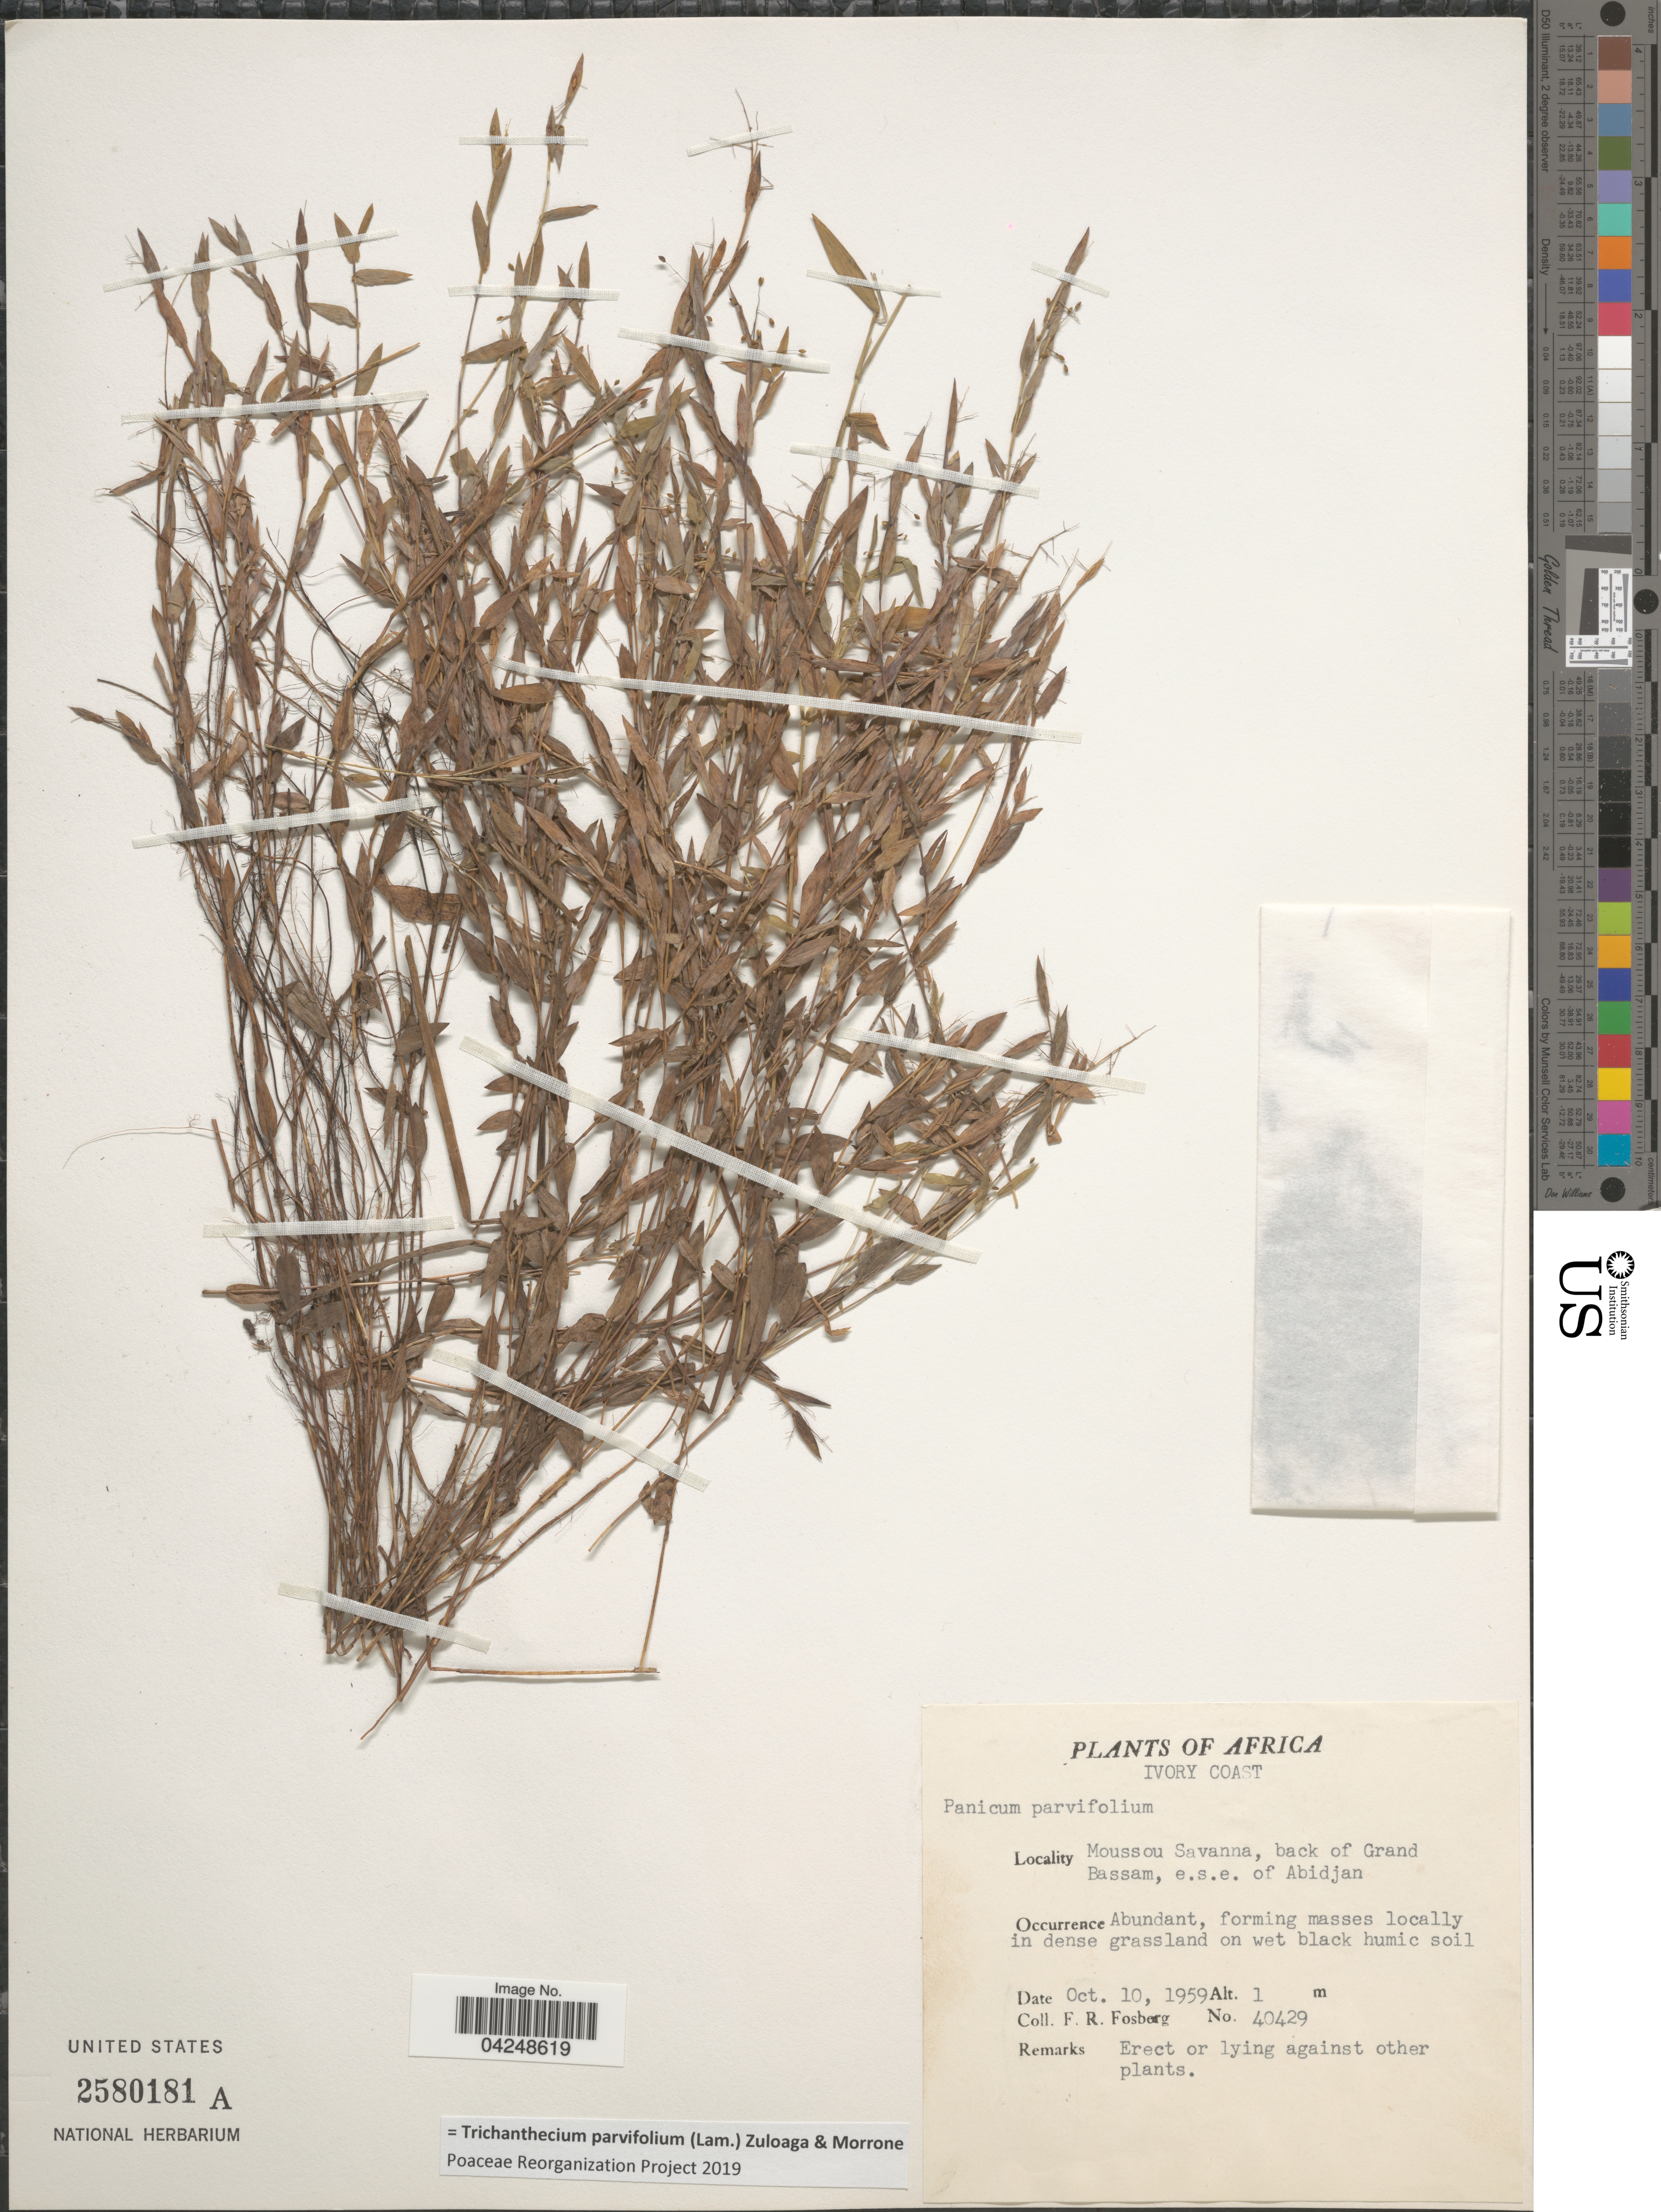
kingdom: Plantae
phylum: Tracheophyta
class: Liliopsida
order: Poales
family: Poaceae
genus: Trichanthecium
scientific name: Trichanthecium parvifolium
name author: (Lam.) Zuloaga & Morrone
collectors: F. R. Fosberg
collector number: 40429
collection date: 1959-10-10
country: Ivory Coast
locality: Moussou Savanna, back of Grand Bassam, e.s.e. of Abidjan.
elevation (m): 1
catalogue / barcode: US 2580181A